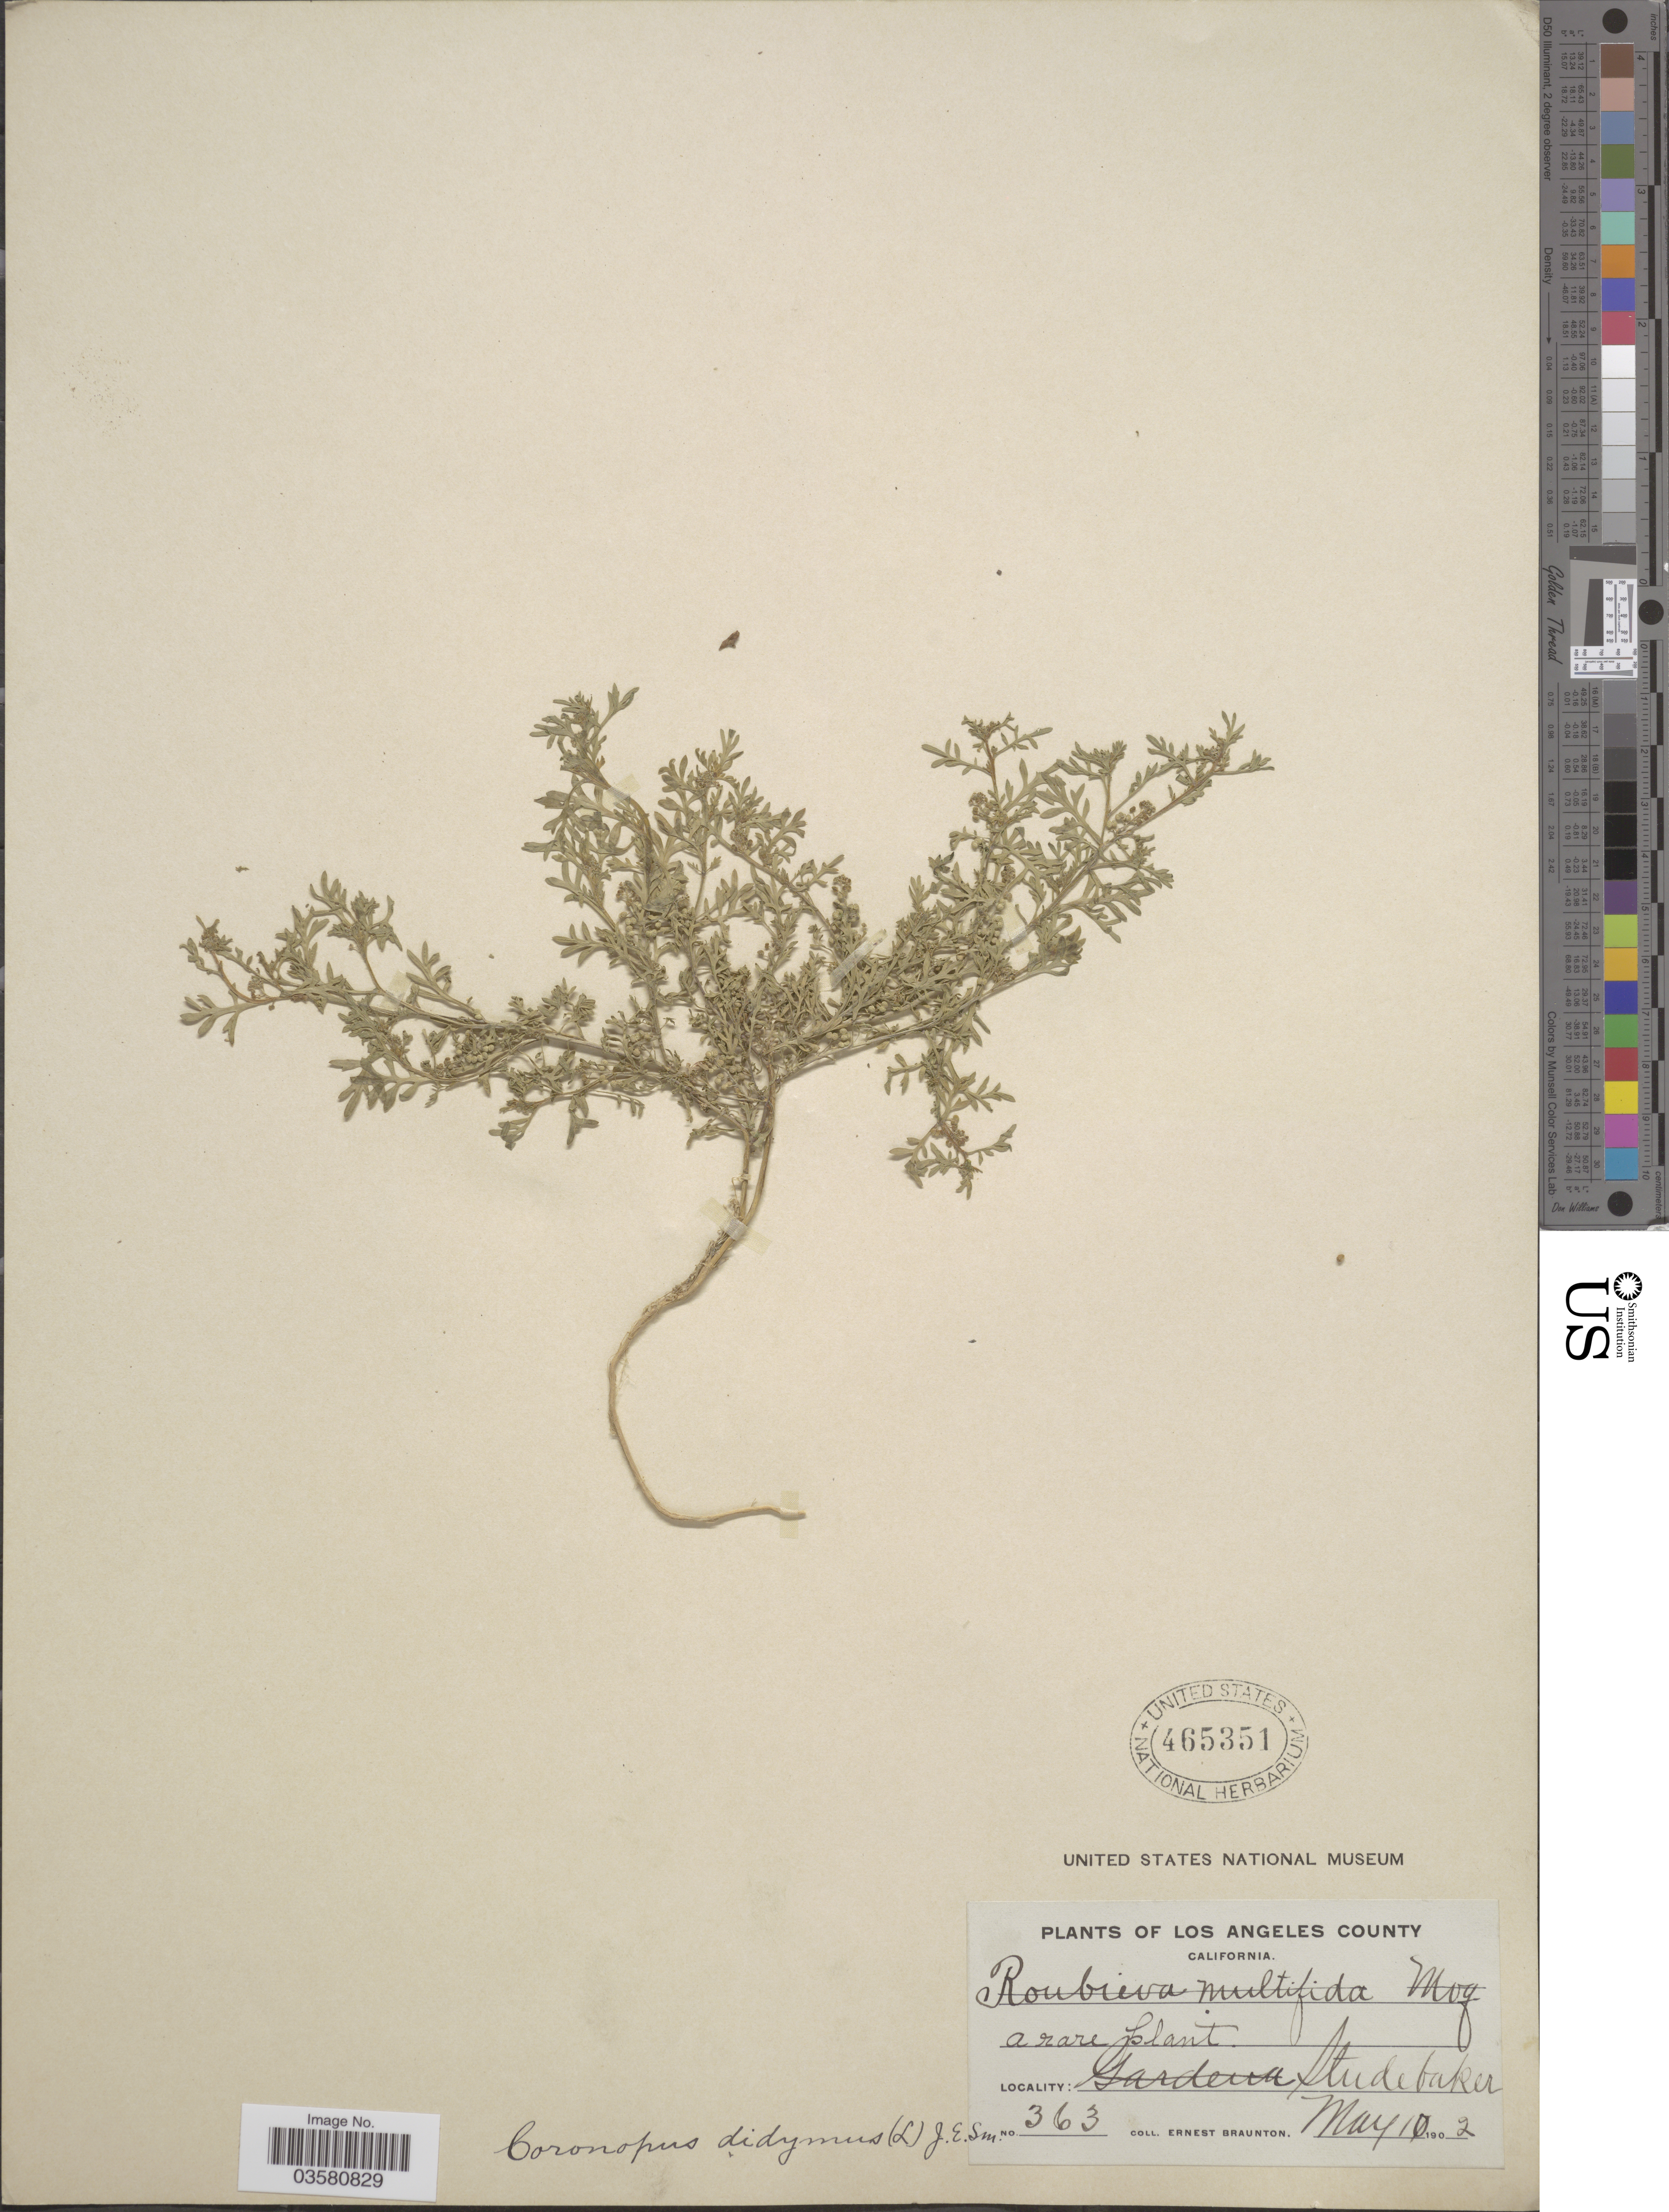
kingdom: Plantae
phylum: Tracheophyta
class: Magnoliopsida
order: Brassicales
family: Brassicaceae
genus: Lepidium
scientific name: Lepidium didymum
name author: L.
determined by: Strong, M. T., (US), Smithsonian Institution - National Museum of Natural History (UNITED STATES)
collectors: E. Braunton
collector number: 363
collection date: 1902-05-10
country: United States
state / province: California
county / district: Los Angeles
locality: Los Angeles County. Studebaker.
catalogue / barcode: US 465351